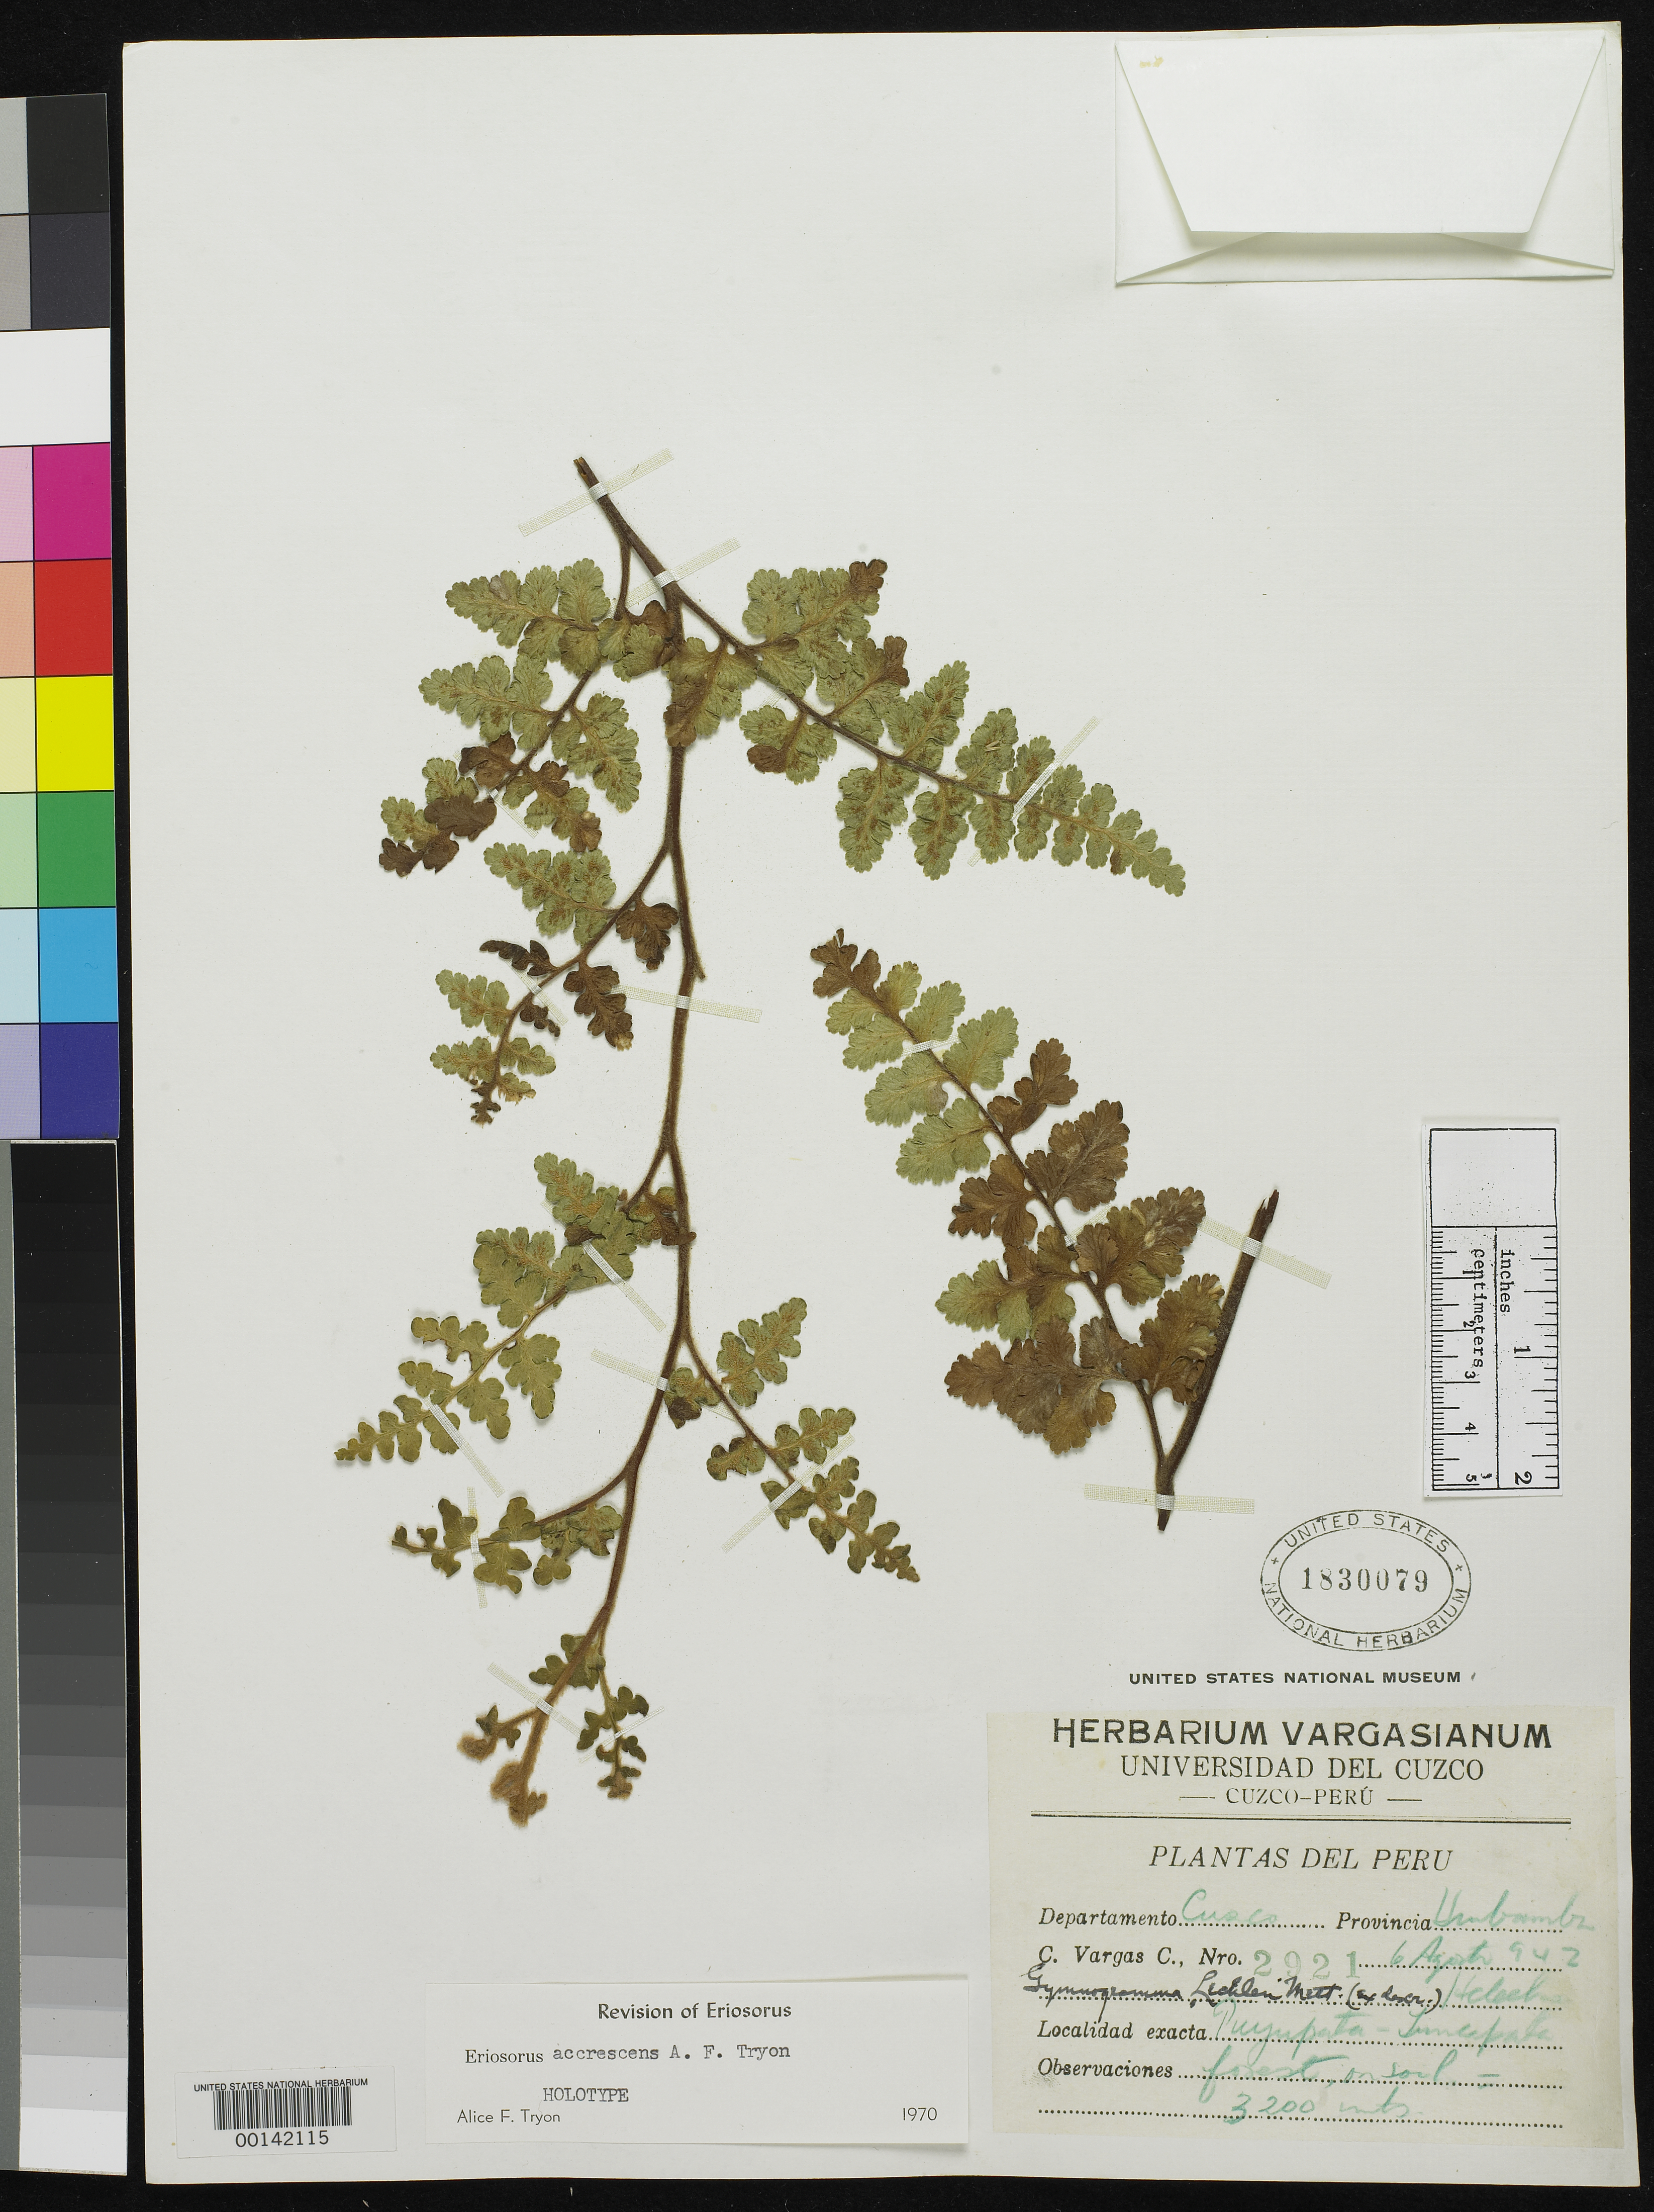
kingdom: Plantae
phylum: Tracheophyta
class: Polypodiopsida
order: Polypodiales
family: Pteridaceae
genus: Eriosorus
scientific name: Eriosorus accrescens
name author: A.F. Tryon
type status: Holotype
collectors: C. Vargas C.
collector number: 2921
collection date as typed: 06 Aug 1942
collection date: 1942-08-06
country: Peru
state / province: Cusco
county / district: Urubamba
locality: Puyupata - Jimcapata [?]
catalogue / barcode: US 1830079